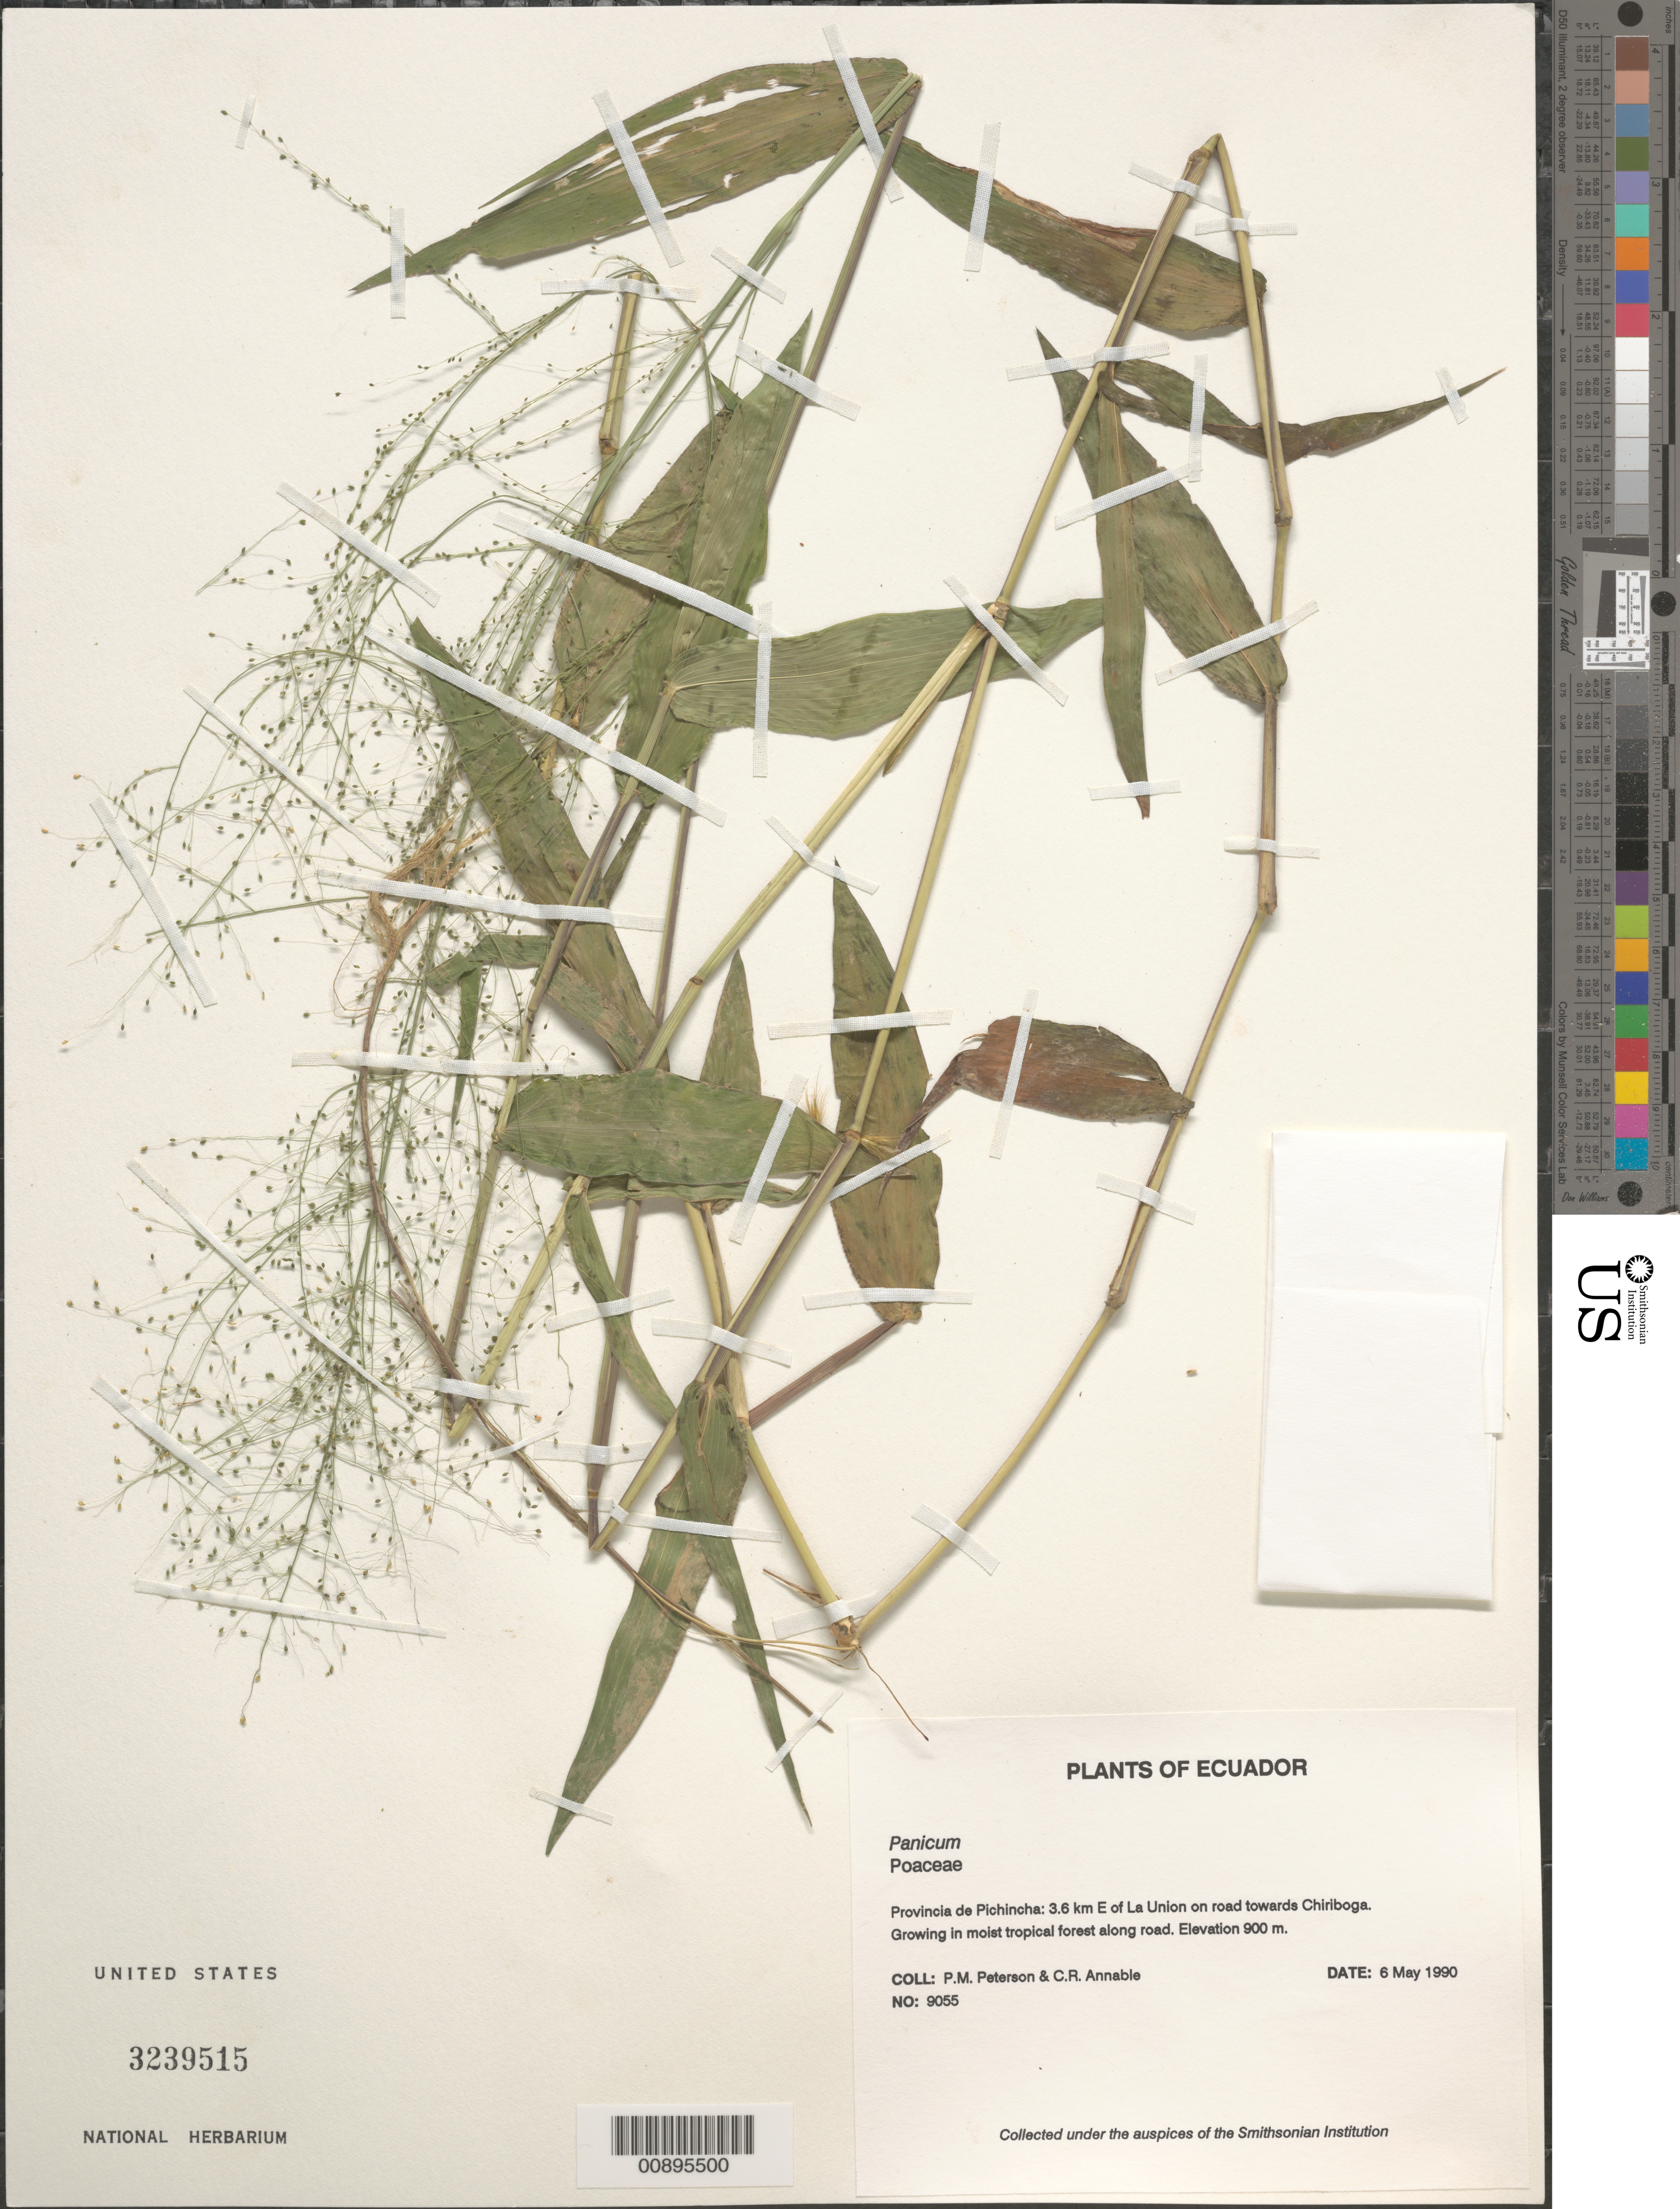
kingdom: Plantae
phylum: Tracheophyta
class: Liliopsida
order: Poales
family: Poaceae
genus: Panicum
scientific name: Panicum sp.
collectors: P. M. Peterson & C. R. Annable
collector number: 09055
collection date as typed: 06 May 1990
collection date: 1990-05-06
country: Ecuador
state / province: Pichincha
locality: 3.6 km E of La Union on road towards Chiriboga.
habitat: Growing in moist tropical forest along road.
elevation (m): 900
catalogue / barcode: US 3239515